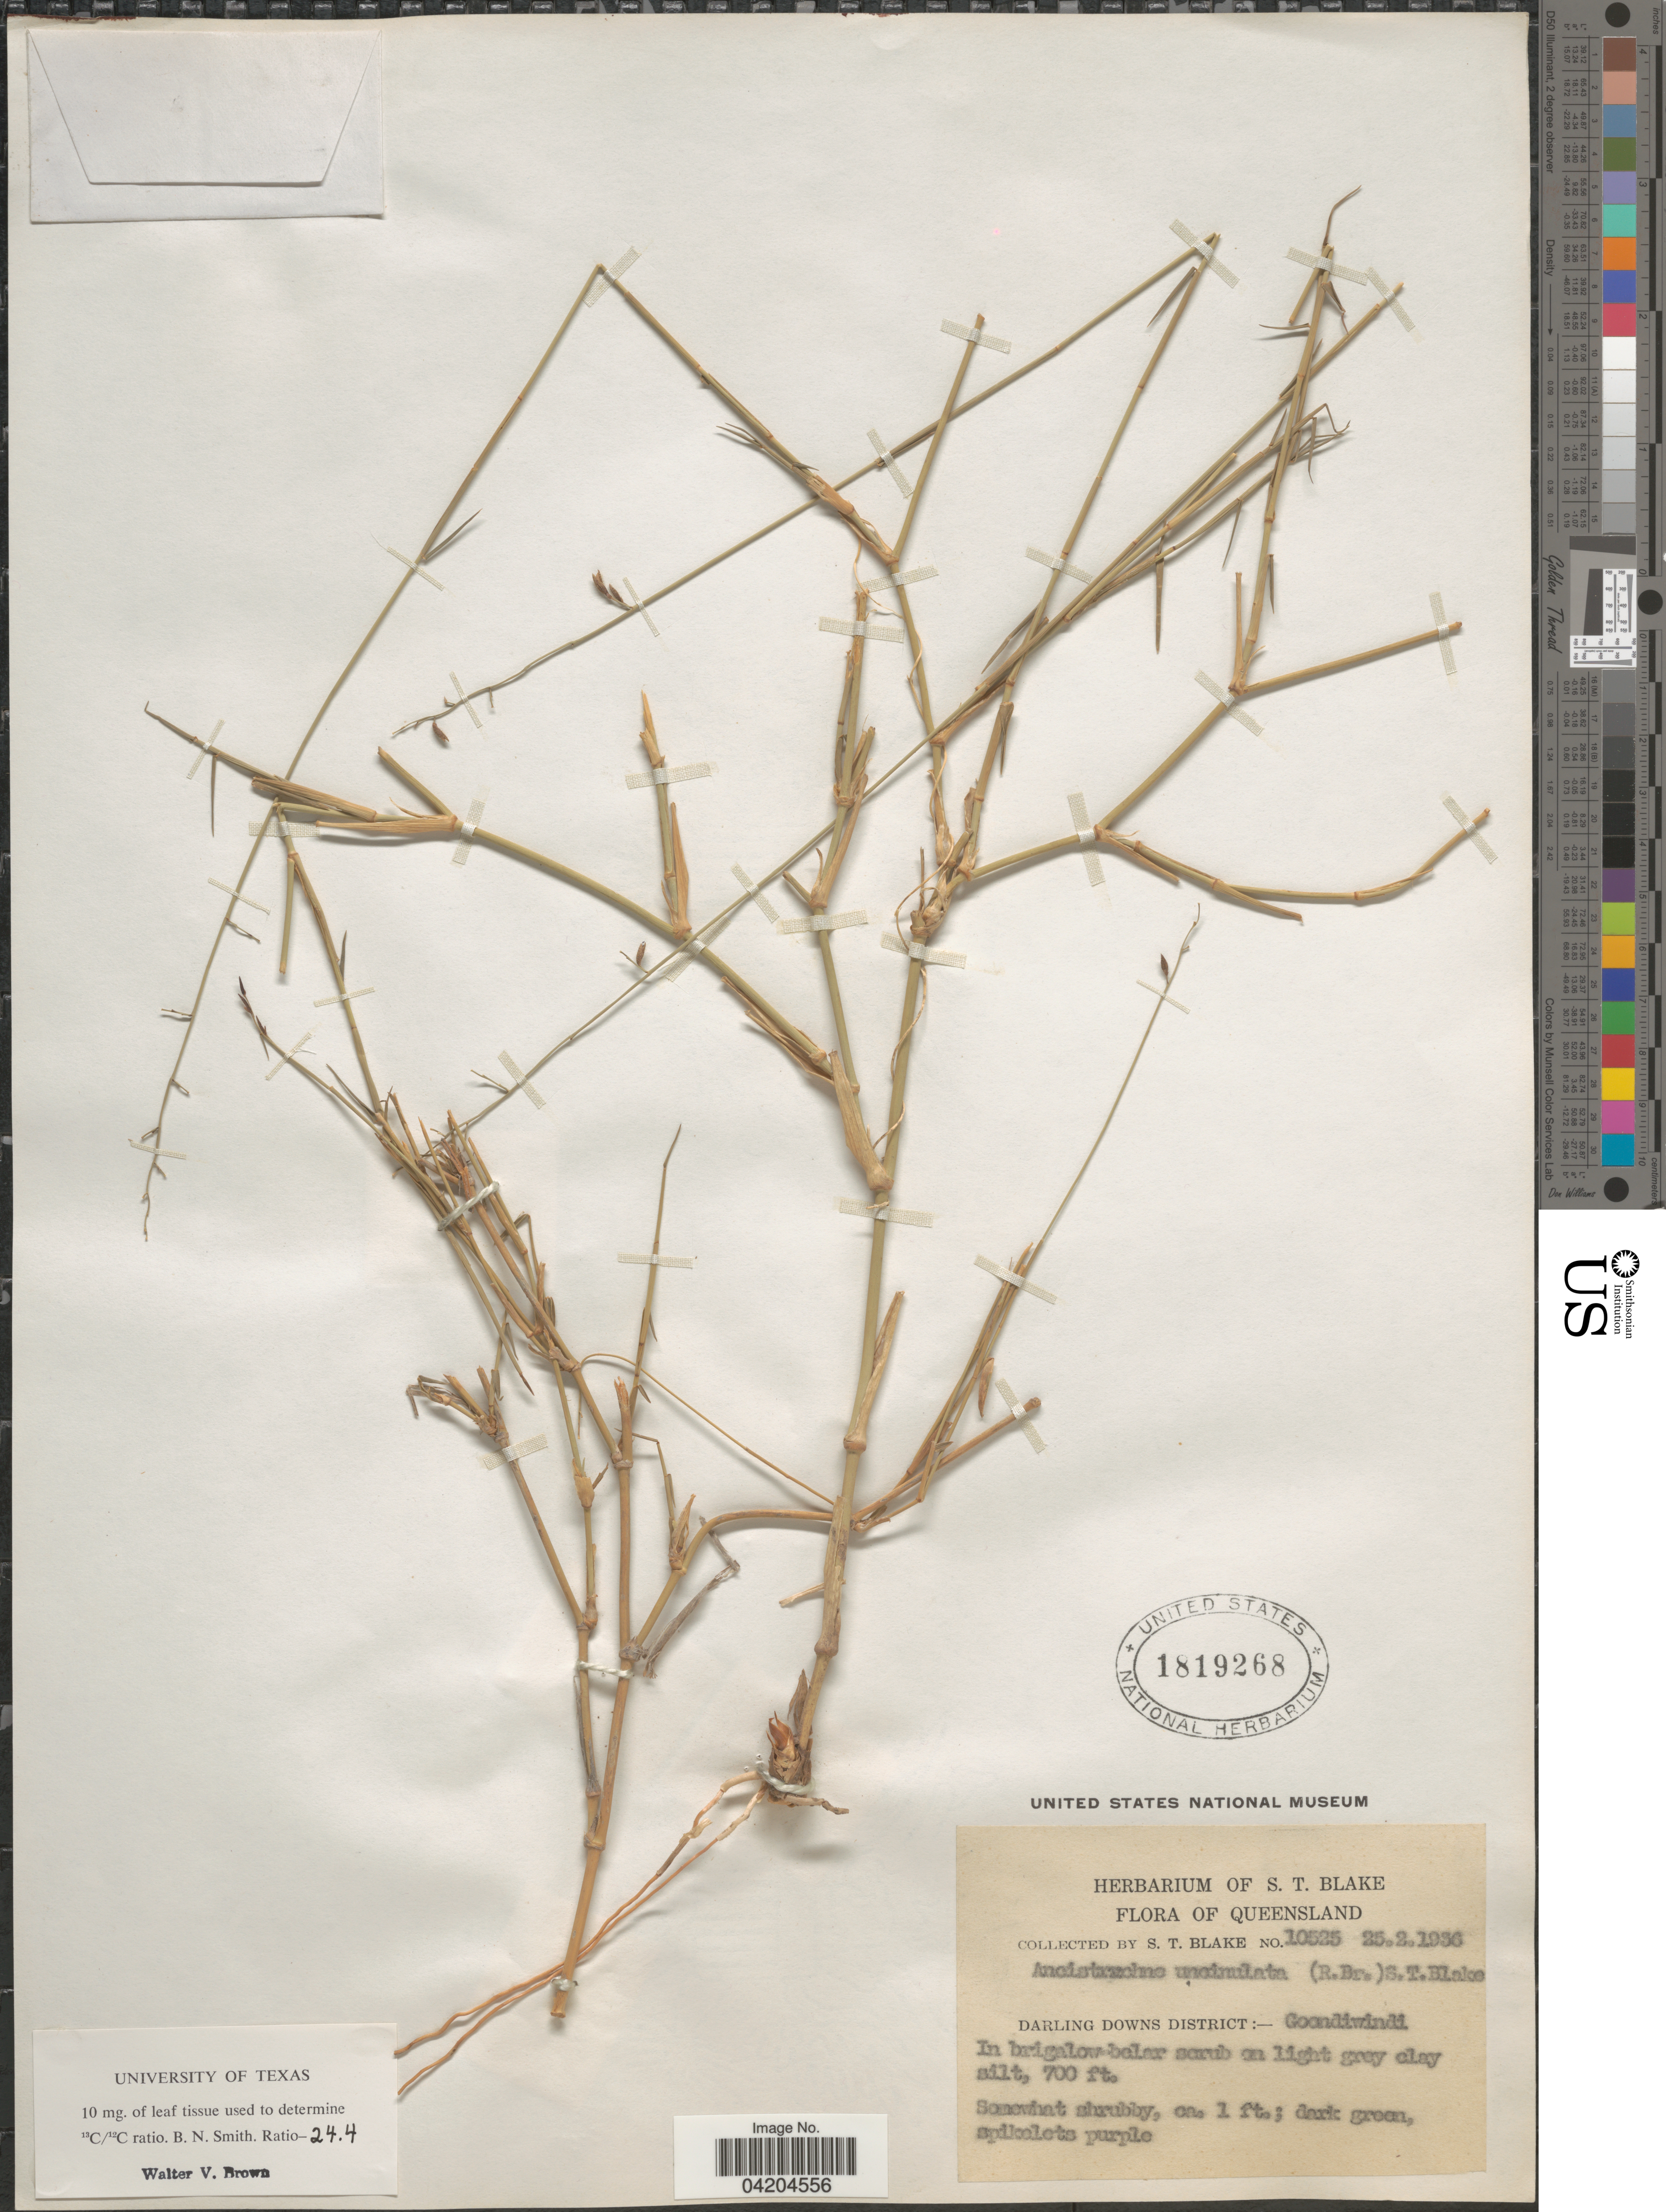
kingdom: Plantae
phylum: Tracheophyta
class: Liliopsida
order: Poales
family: Poaceae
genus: Ancistrachne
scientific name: Ancistrachne uncinulata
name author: (R. Br.) S.T. Blake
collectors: S. T. Blake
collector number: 10525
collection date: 1936-02-25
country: Australia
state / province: Queensland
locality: Darling Downs District:- Goondiwindi.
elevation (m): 213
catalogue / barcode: US 1819268